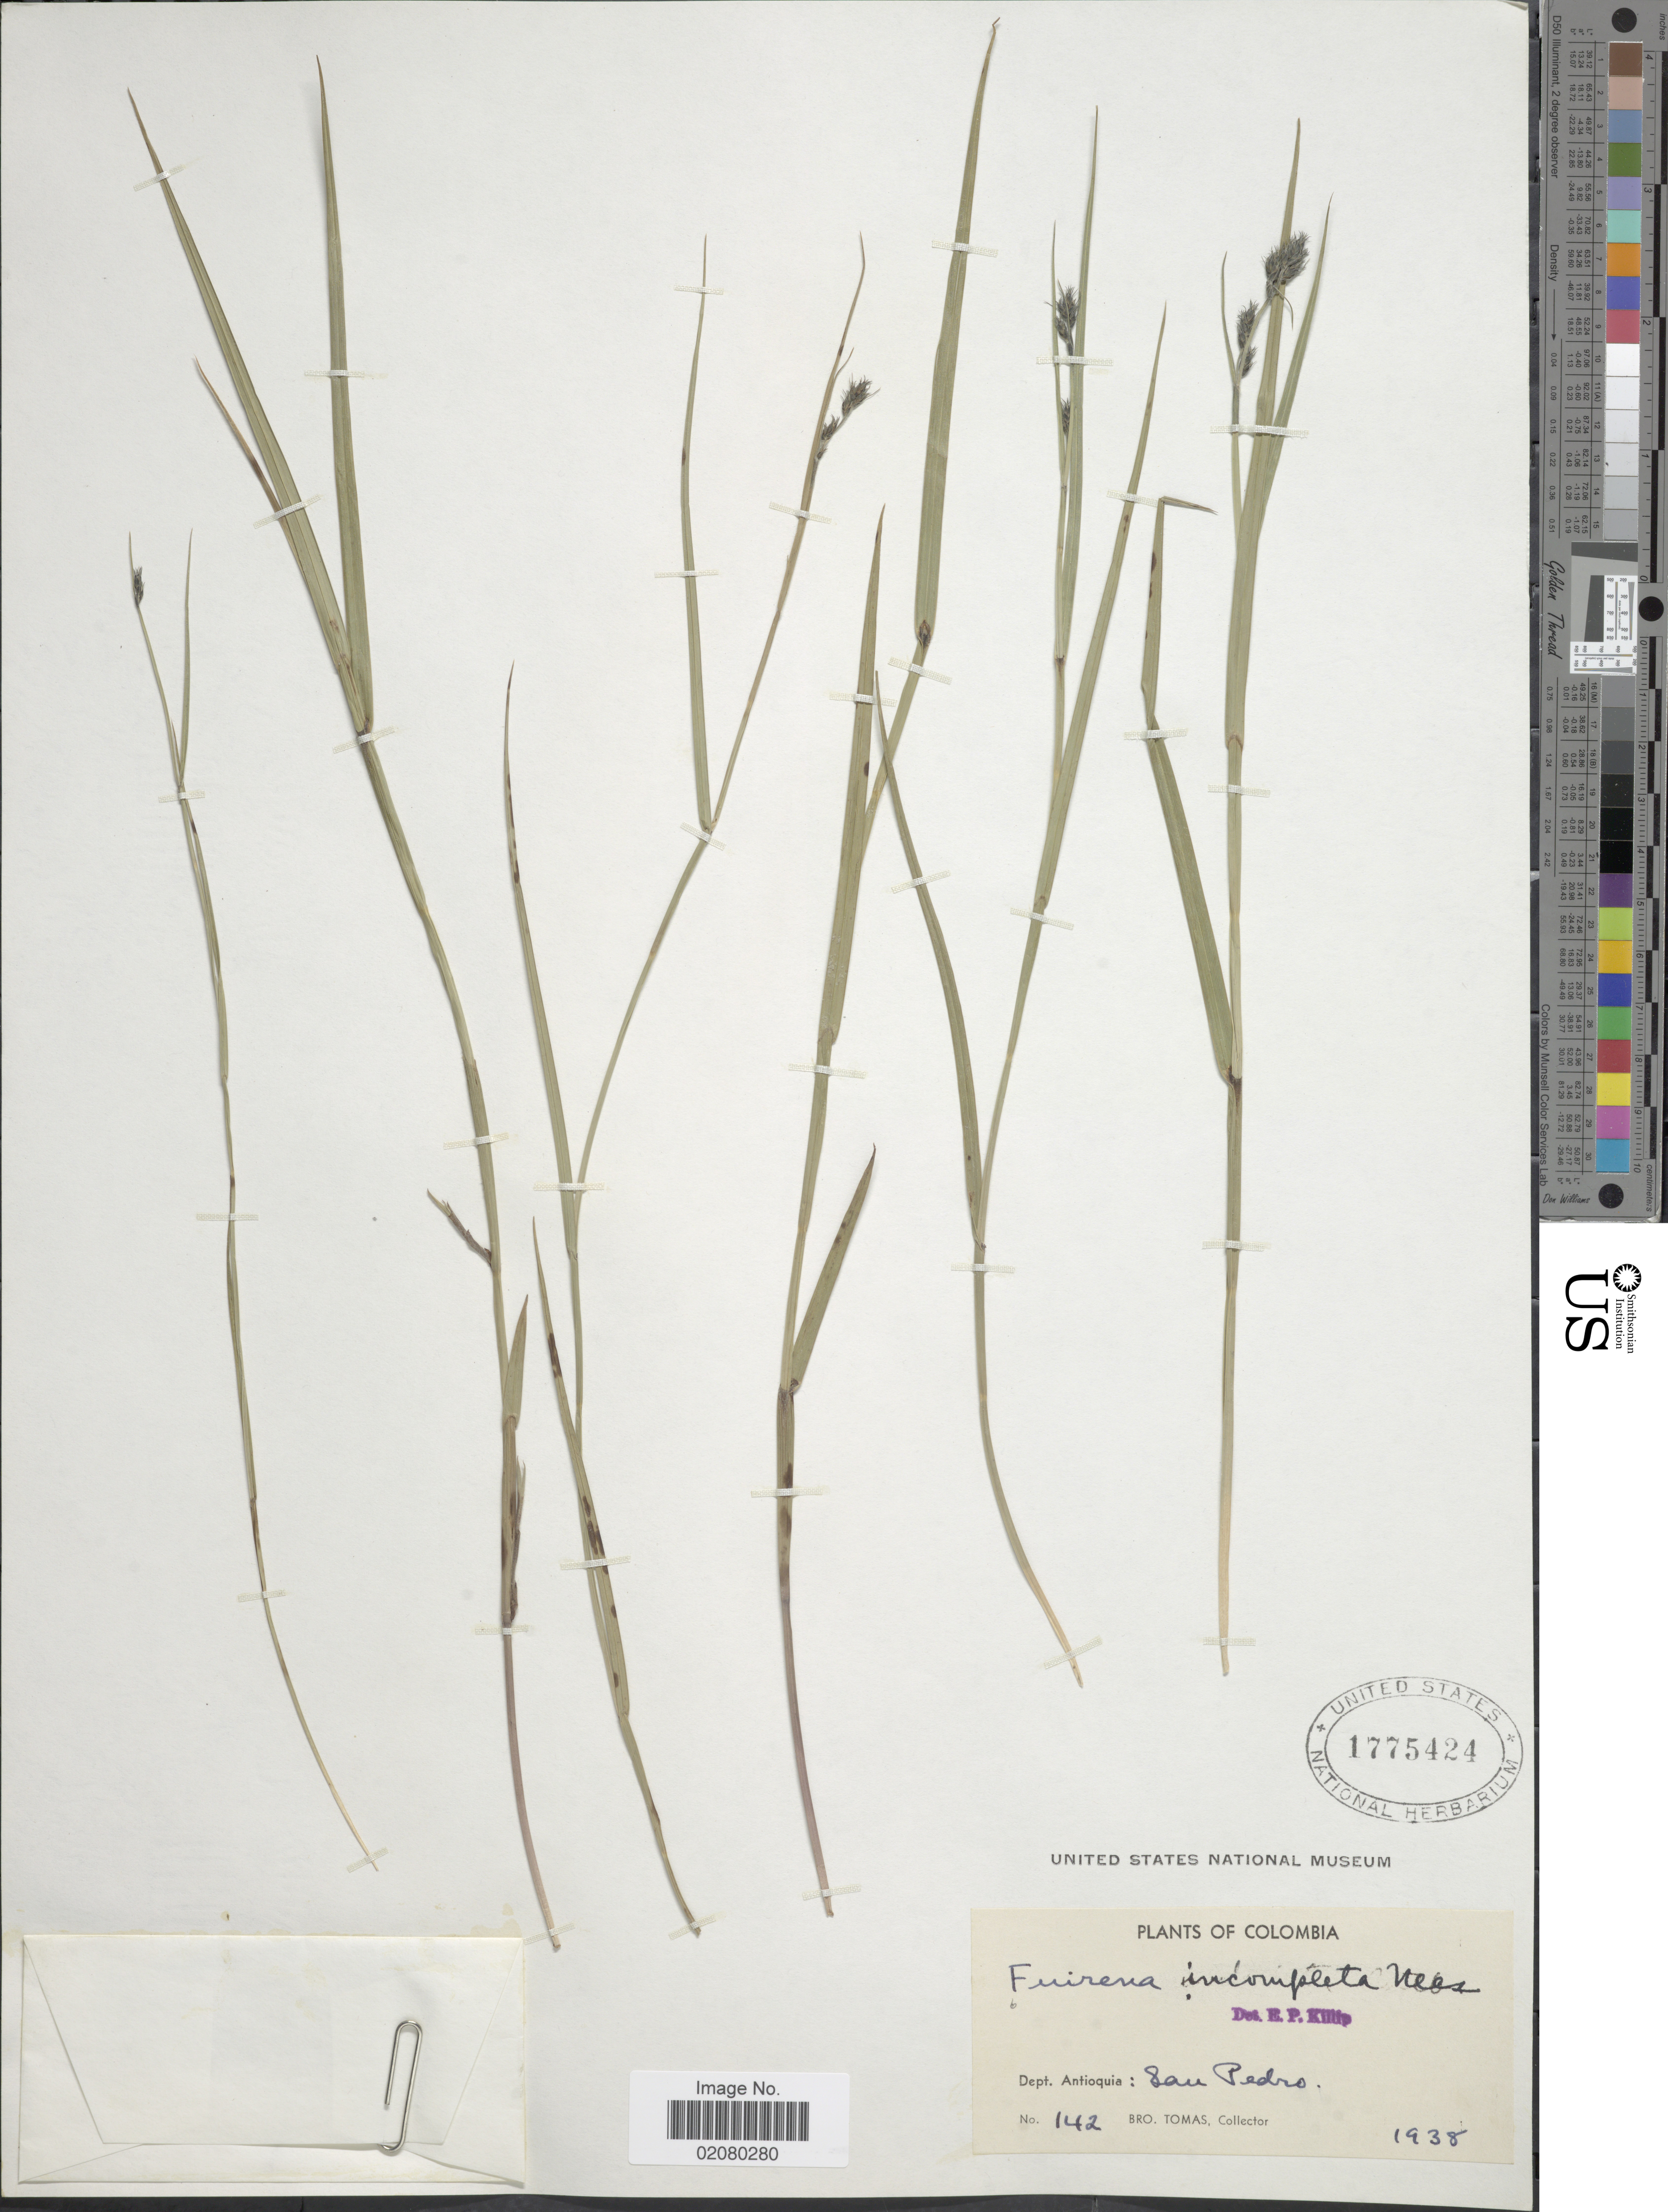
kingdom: Plantae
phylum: Tracheophyta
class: Liliopsida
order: Poales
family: Cyperaceae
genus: Fuirena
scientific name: Fuirena incompleta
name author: Nees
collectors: B. Tomas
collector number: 142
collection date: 1938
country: Colombia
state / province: Antioquia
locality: Dept. Antioqua: San Pedro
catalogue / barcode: US 1775424